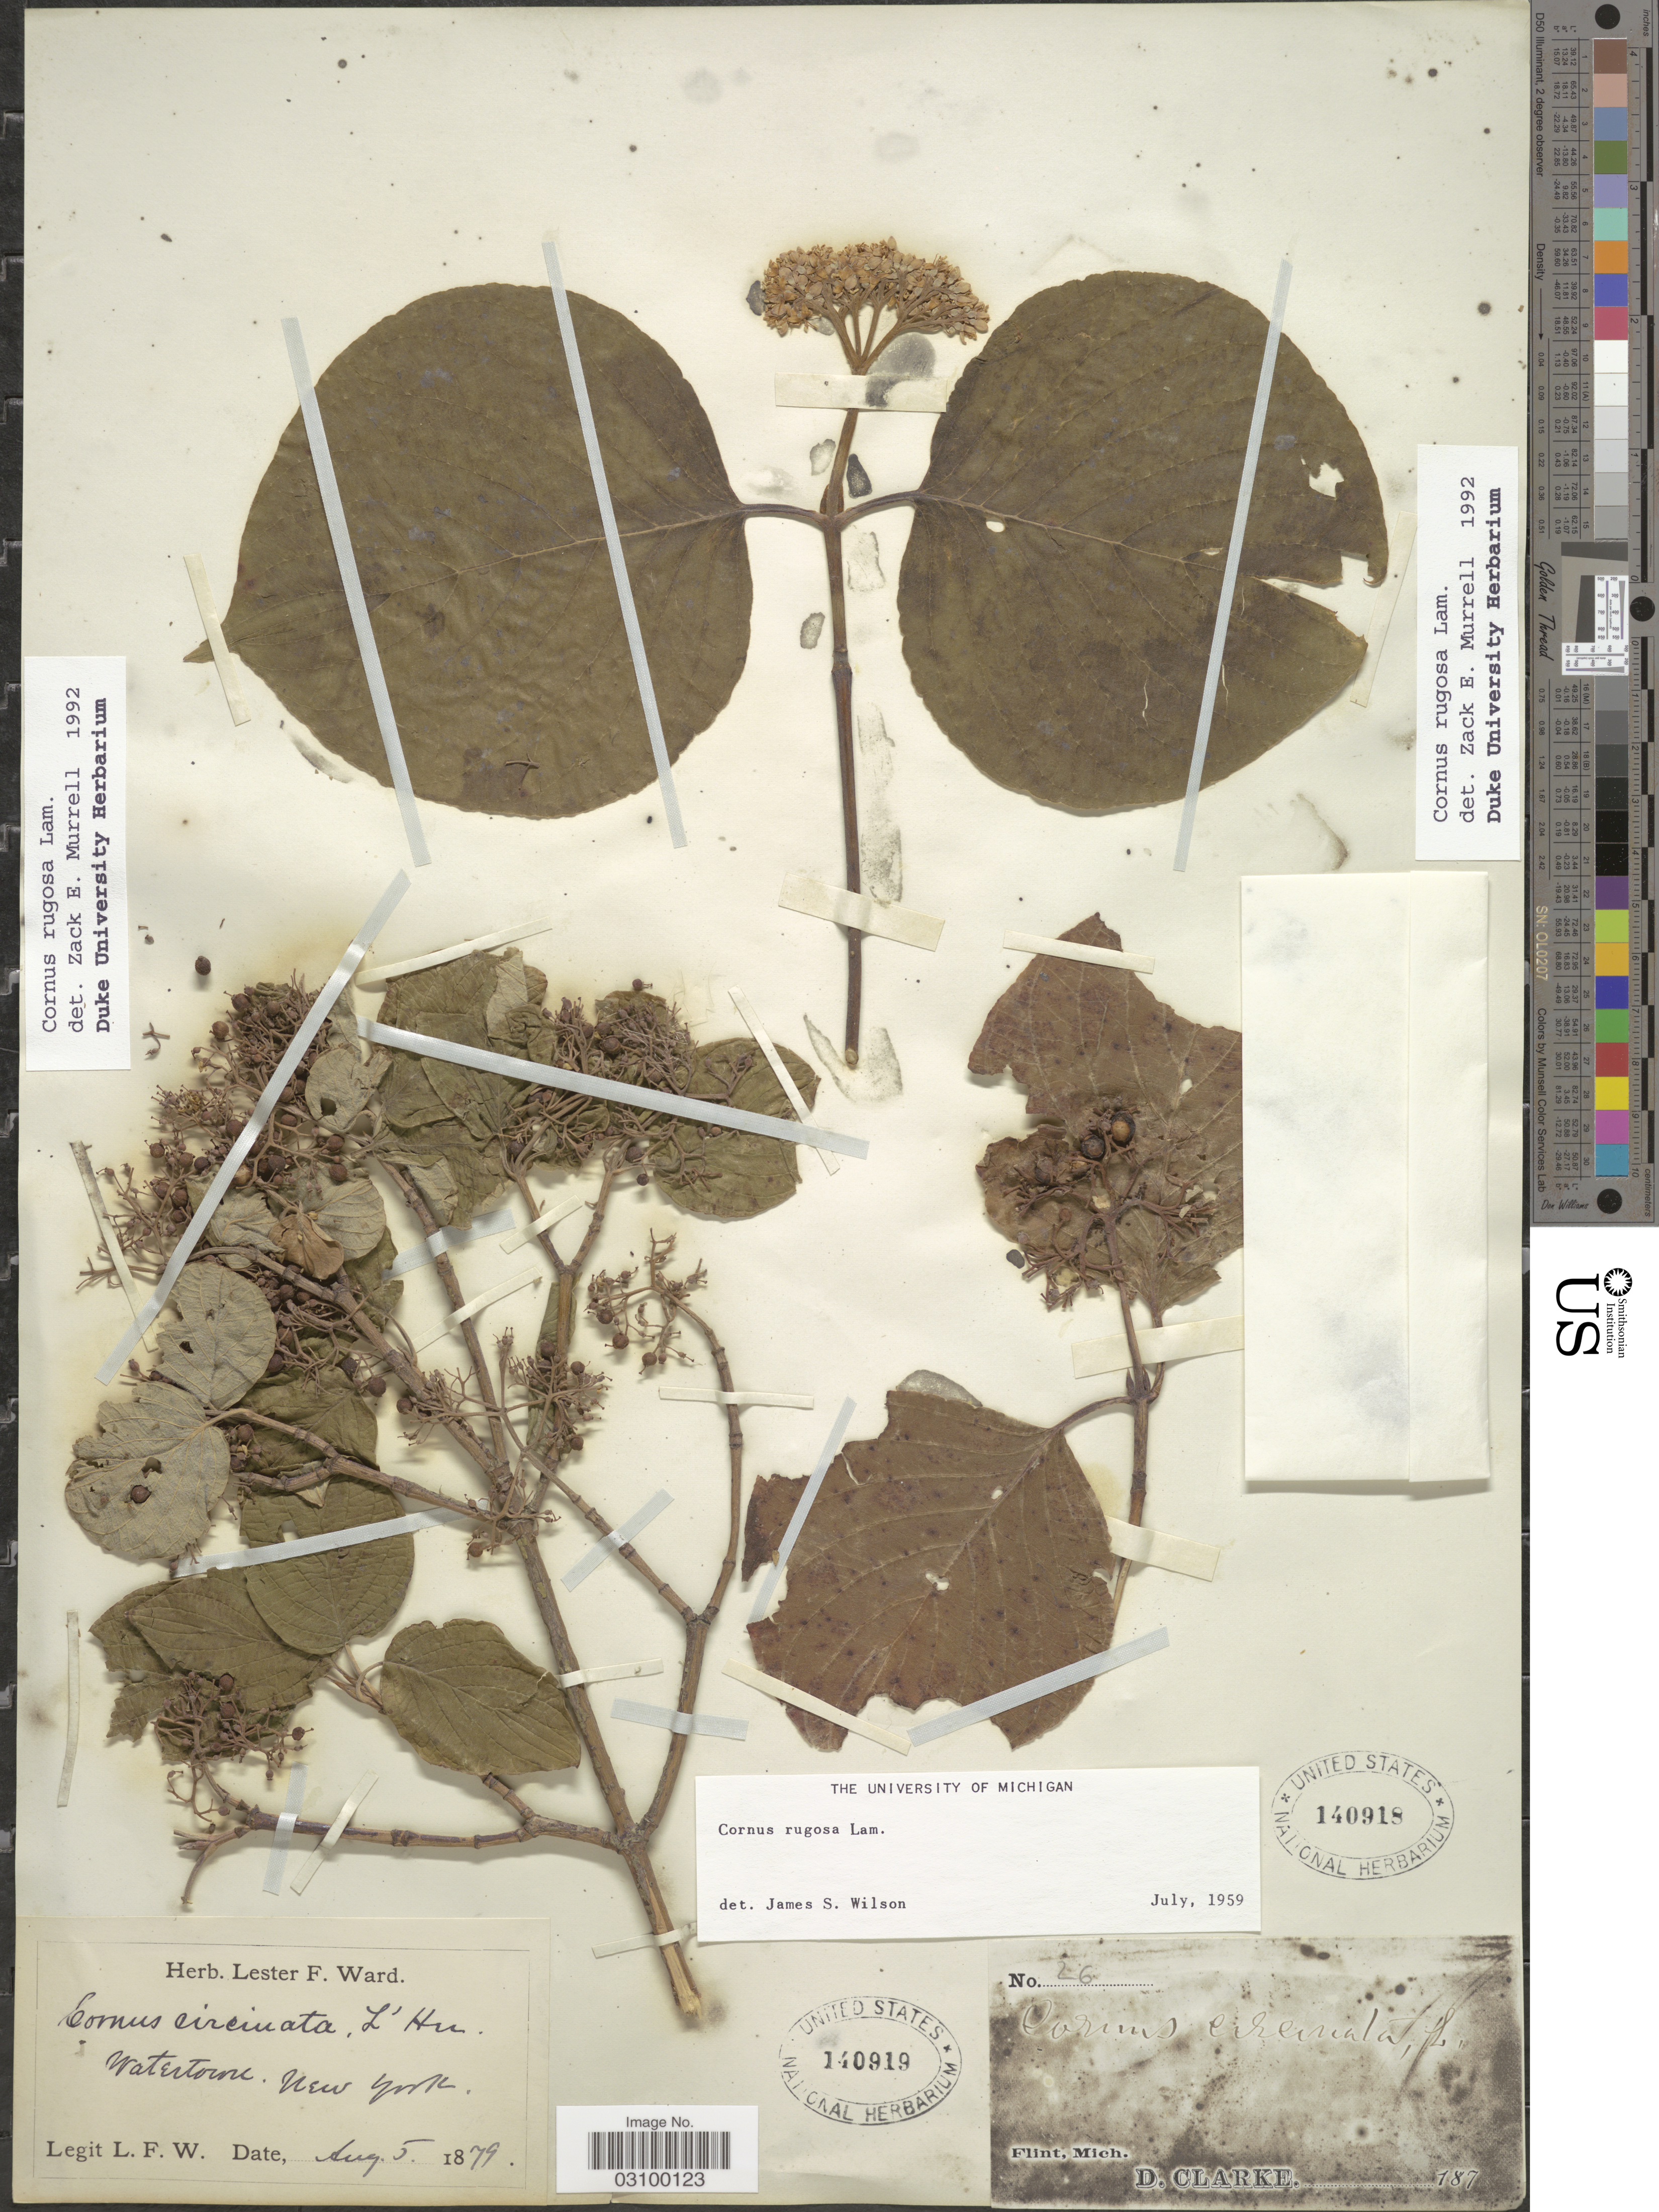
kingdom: Plantae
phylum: Tracheophyta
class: Magnoliopsida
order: Cornales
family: Cornaceae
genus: Cornus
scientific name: Cornus rugosa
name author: Lam.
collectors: D. Clarke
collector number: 26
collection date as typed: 187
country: United States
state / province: Michigan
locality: Flint, Mich.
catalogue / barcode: US 140918-2